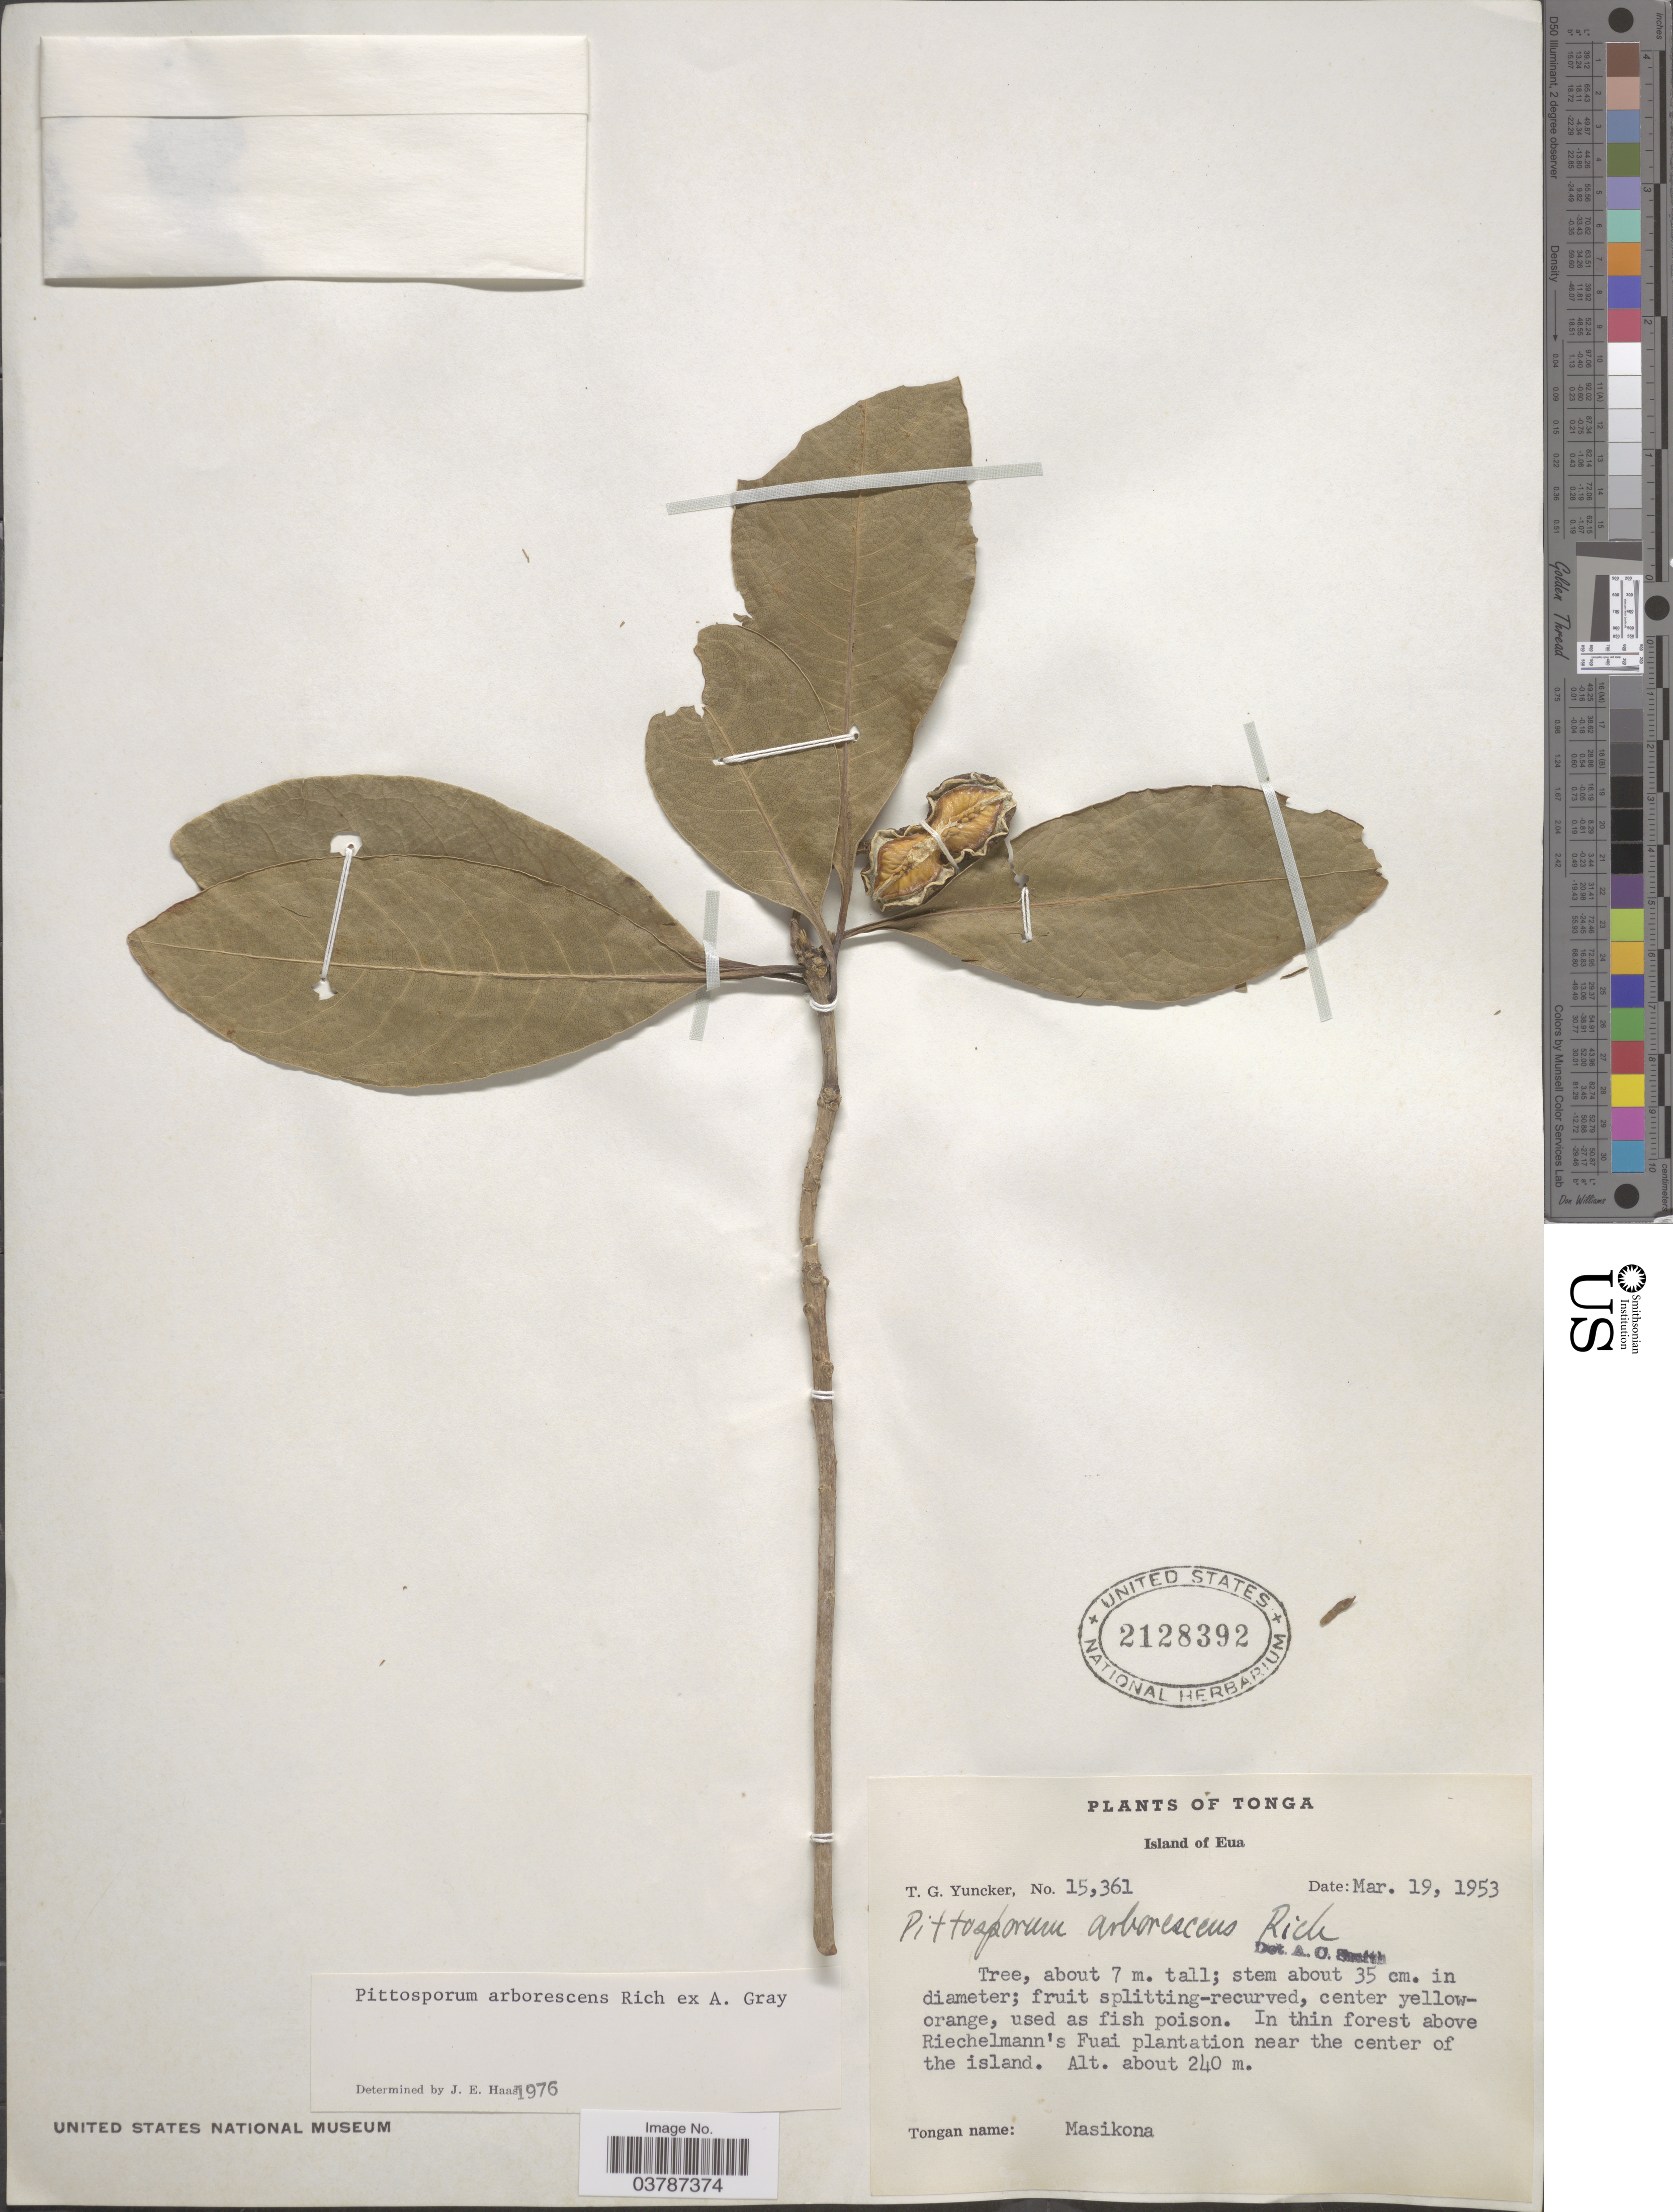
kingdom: Plantae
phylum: Tracheophyta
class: Magnoliopsida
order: Apiales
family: Pittosporaceae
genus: Pittosporum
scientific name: Pittosporum arborescens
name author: Rich. ex A. Gray in Wilkes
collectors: T. G. Yuncker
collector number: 15361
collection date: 1953-03-19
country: Tonga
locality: Island of Eua. In thin forest above Riechelmann's Fuai plantation near the center of the island.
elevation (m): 240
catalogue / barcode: US 2128392